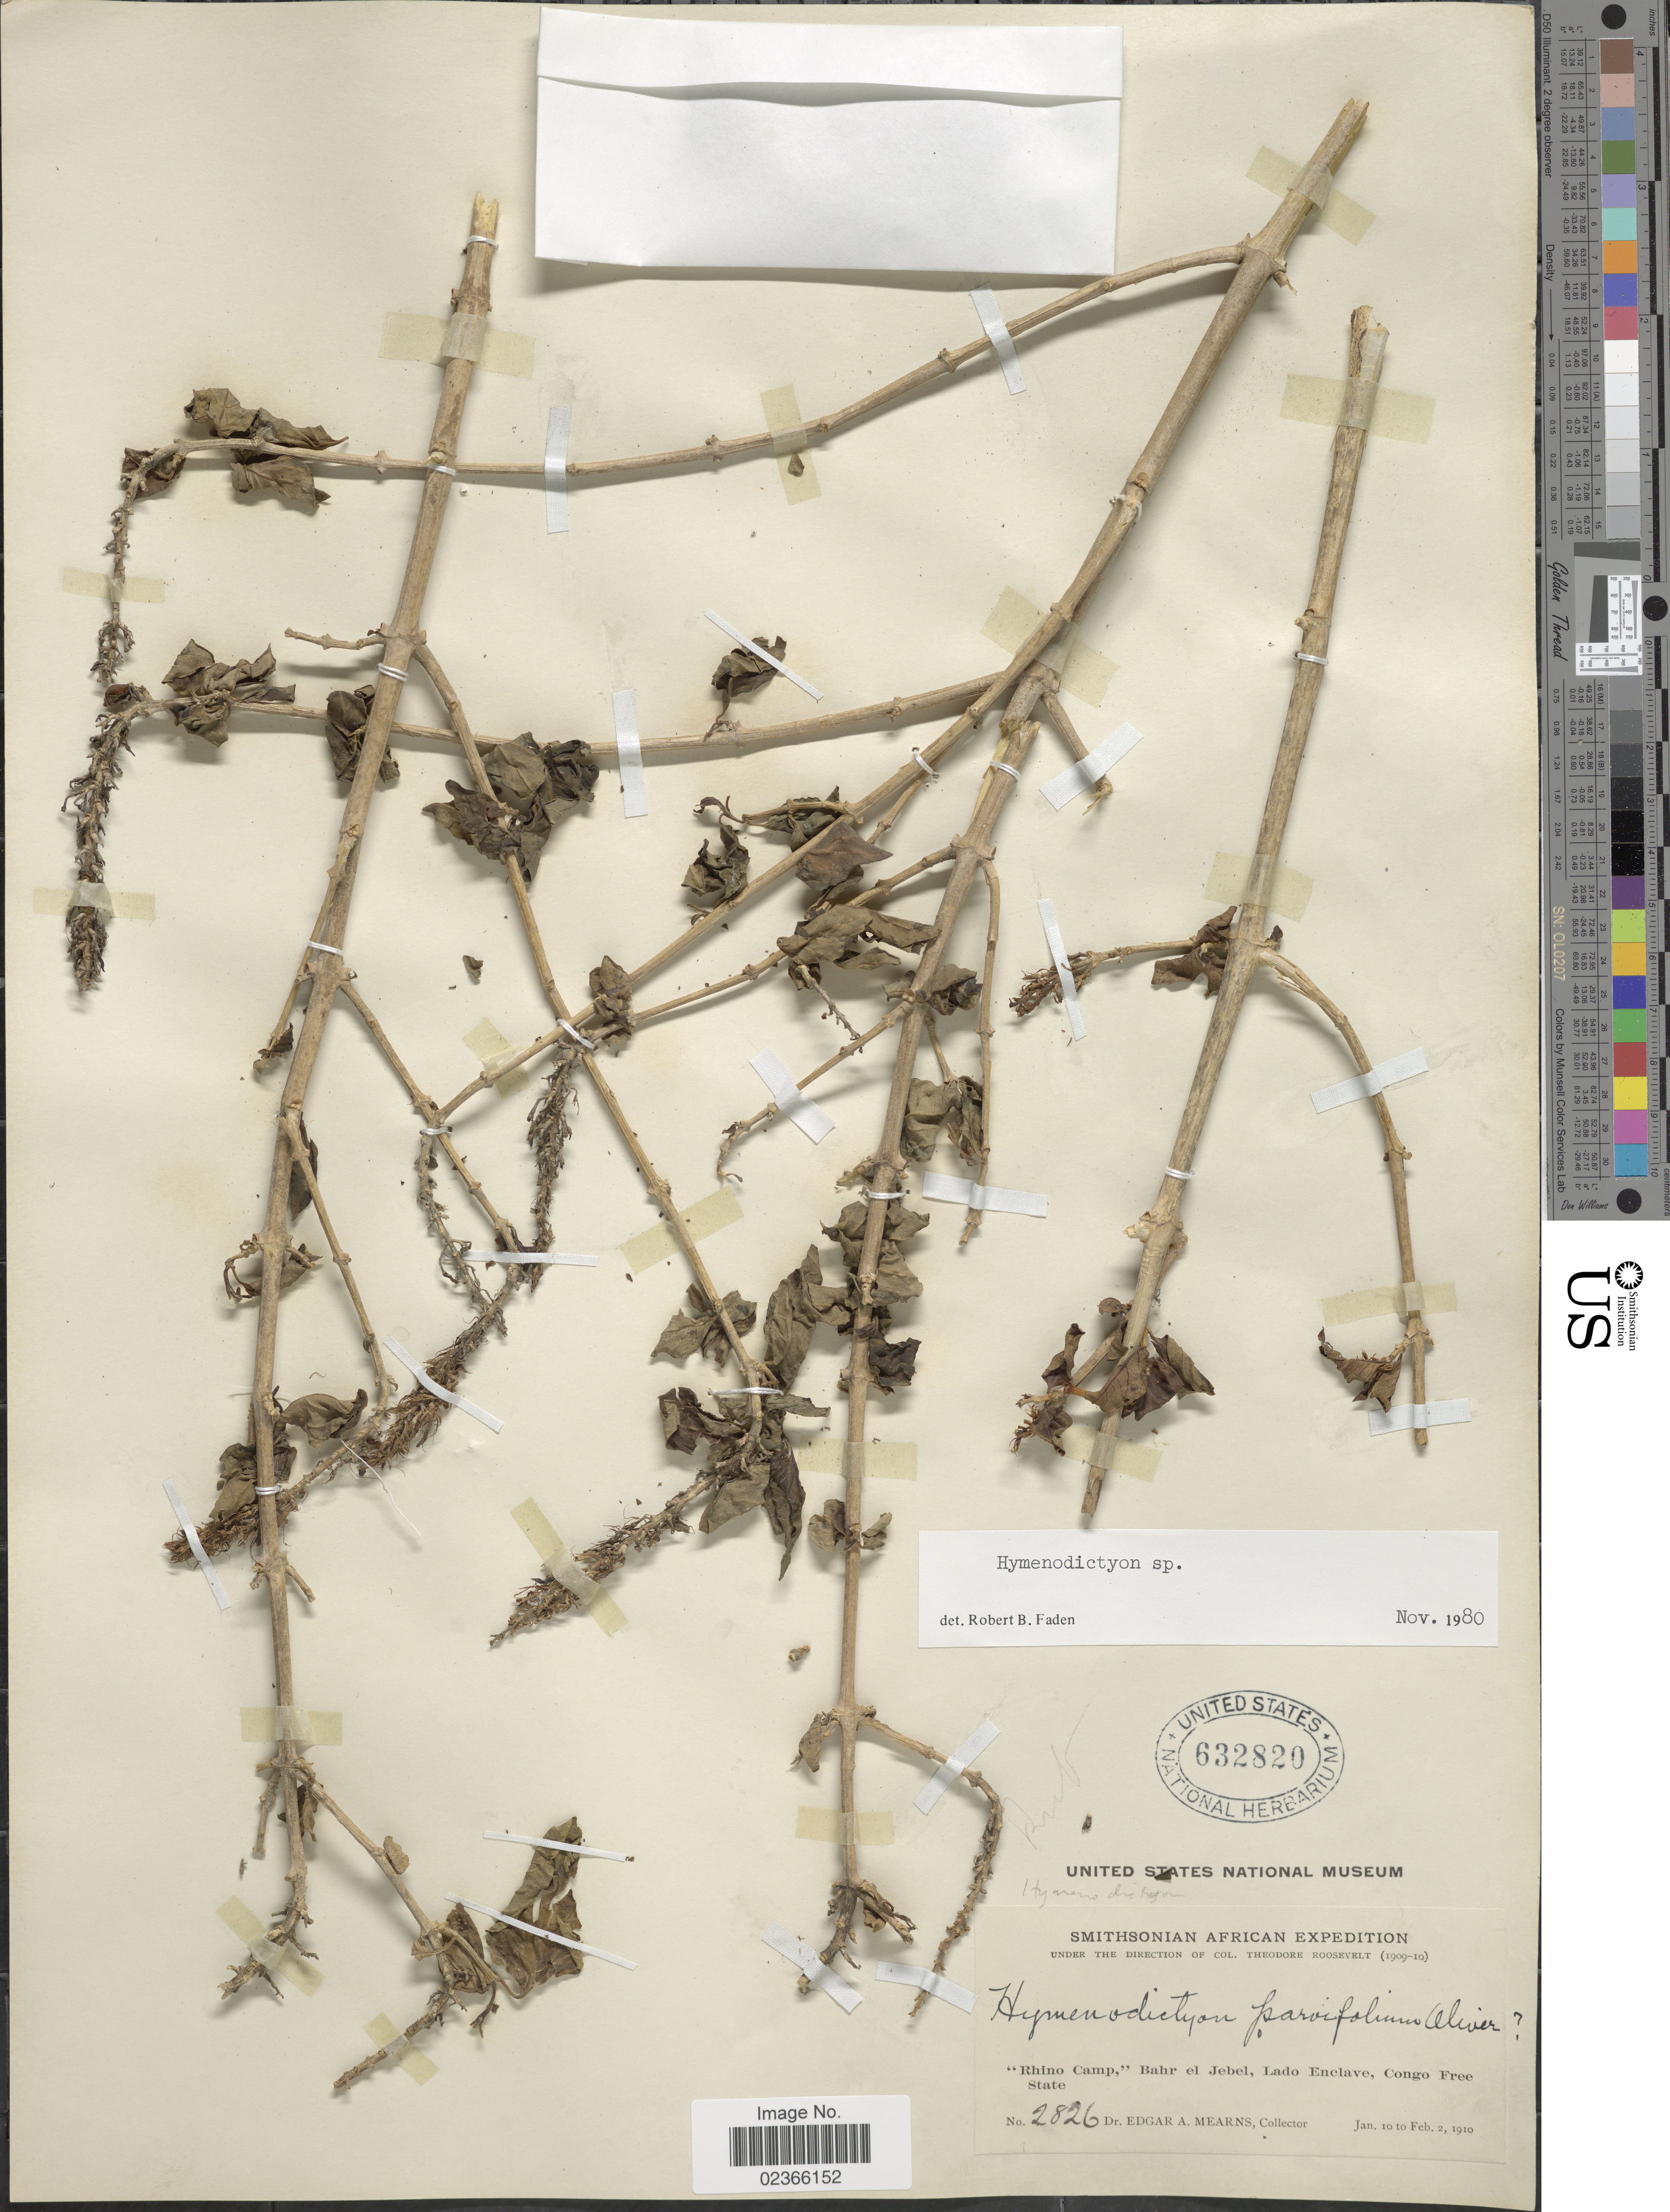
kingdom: Plantae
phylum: Tracheophyta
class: Magnoliopsida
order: Gentianales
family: Rubiaceae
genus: Hymenodictyon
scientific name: Hymenodictyon sp.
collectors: E. A. Mearns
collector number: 2826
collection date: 1910-01-10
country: South Sudan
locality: Rhino Camp,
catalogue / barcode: US 632820